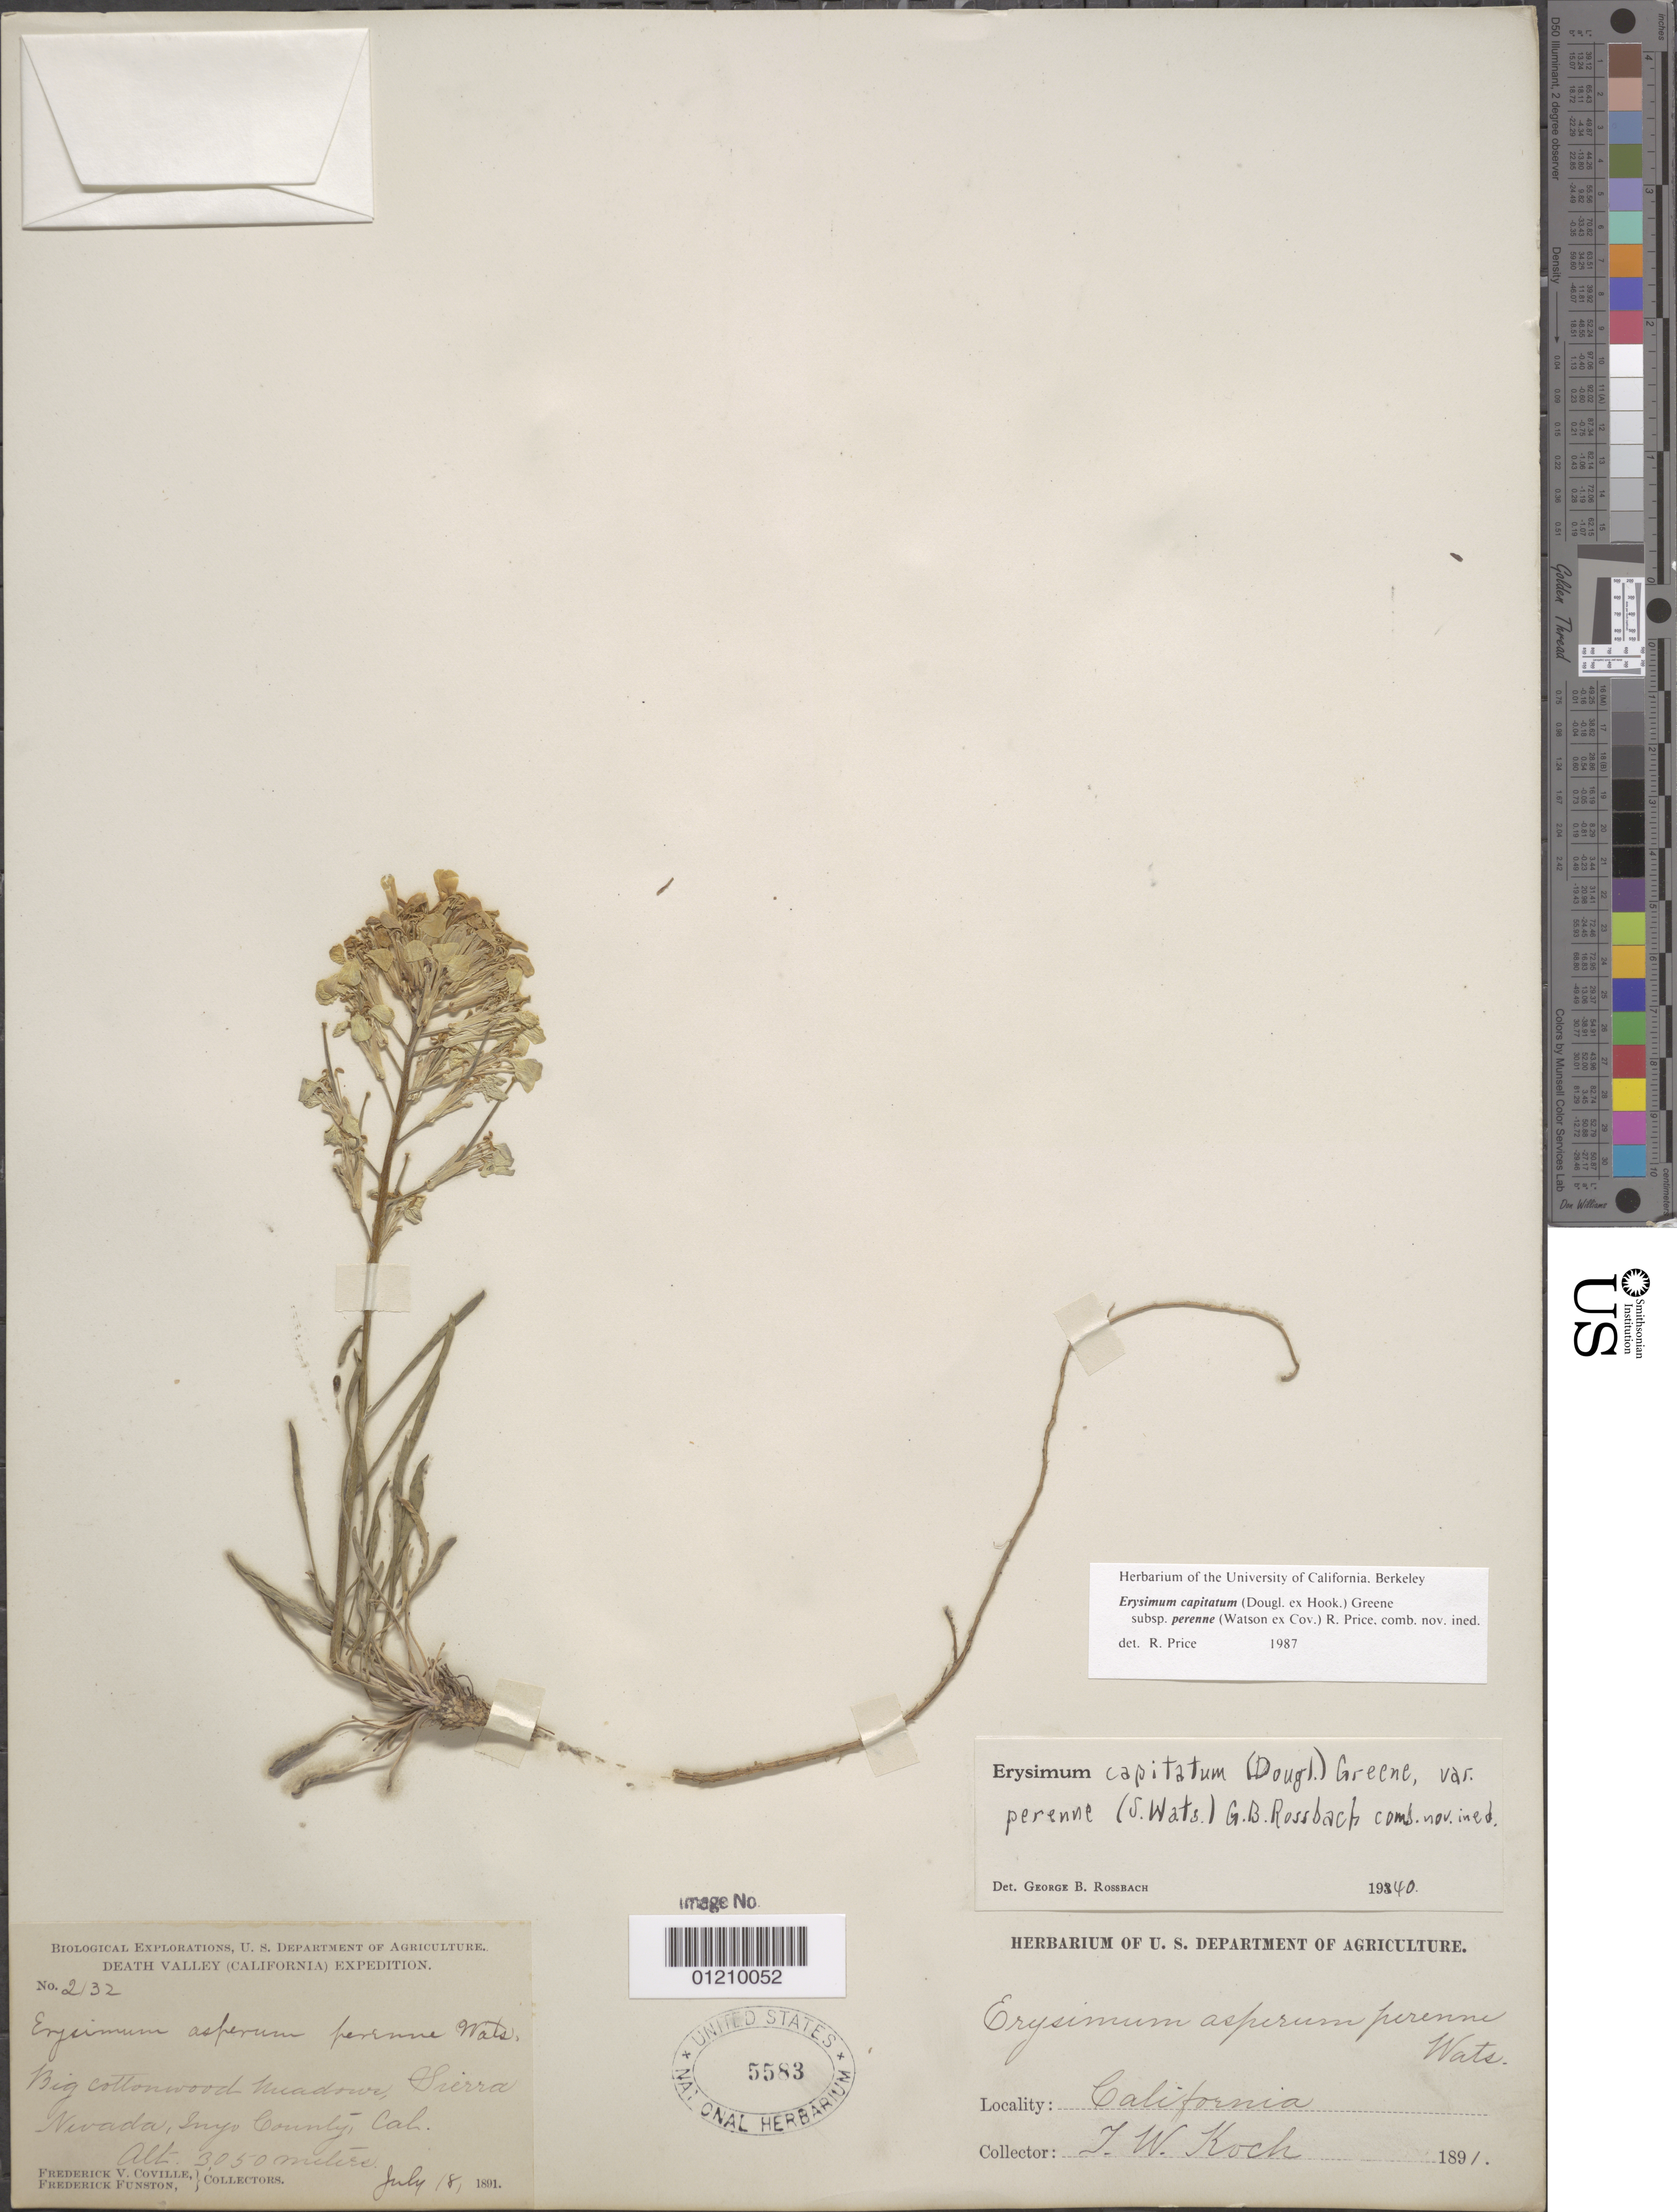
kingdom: Plantae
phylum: Tracheophyta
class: Magnoliopsida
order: Brassicales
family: Brassicaceae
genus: Erysimum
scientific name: Erysimum capitatum subsp. perenne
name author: (S. Watson ex Coville) R.A. Price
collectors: F. W. Koch, F. V. Coville & F. Funston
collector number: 2132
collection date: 1891-07-18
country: United States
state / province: California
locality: Big Cottonwood meadows, Sierra Nevada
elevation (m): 3050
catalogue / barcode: US 5583